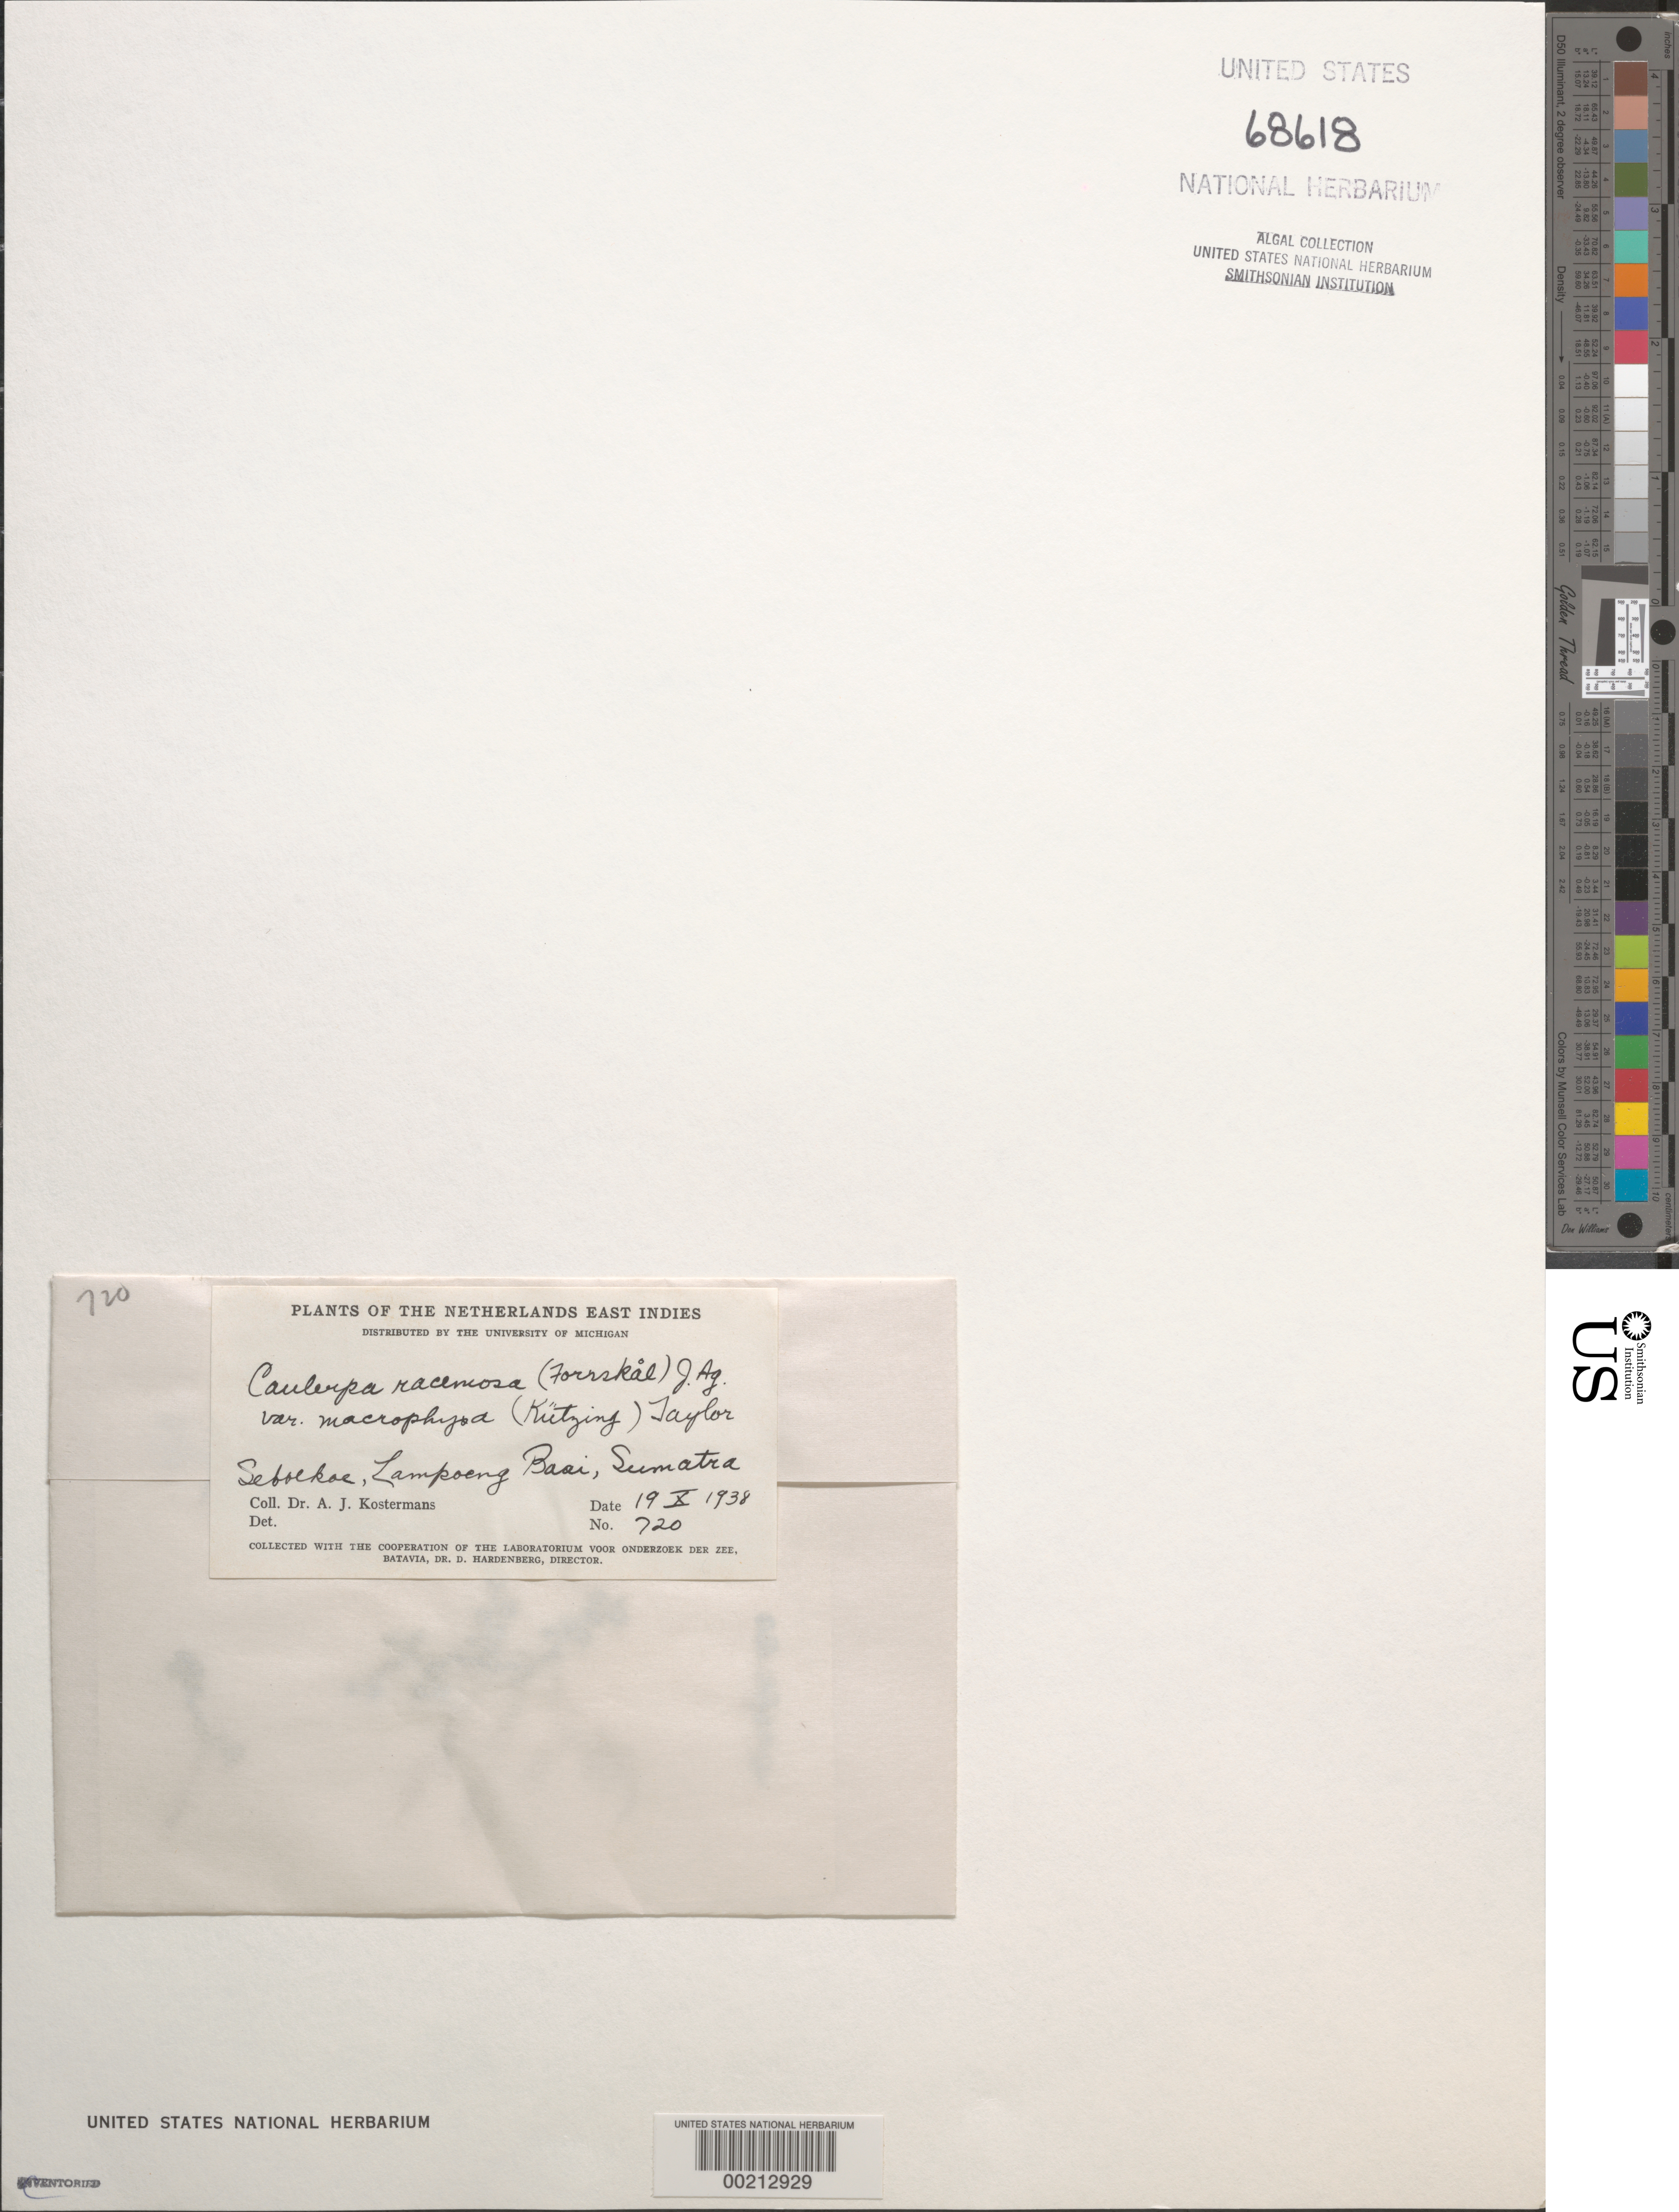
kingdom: Plantae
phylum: Chlorophyta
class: Ulvophyceae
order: Bryopsidales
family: Caulerpaceae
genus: Caulerpa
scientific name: Caulerpa racemosa var. macrophysa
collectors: A. J. G. Kostermans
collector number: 720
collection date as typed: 19 Oct 1938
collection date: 1938-10-19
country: Indonesia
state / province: Sumatra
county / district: Lampung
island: Sebuku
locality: Seboekoe, Lampoeng Bay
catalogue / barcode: US 68618